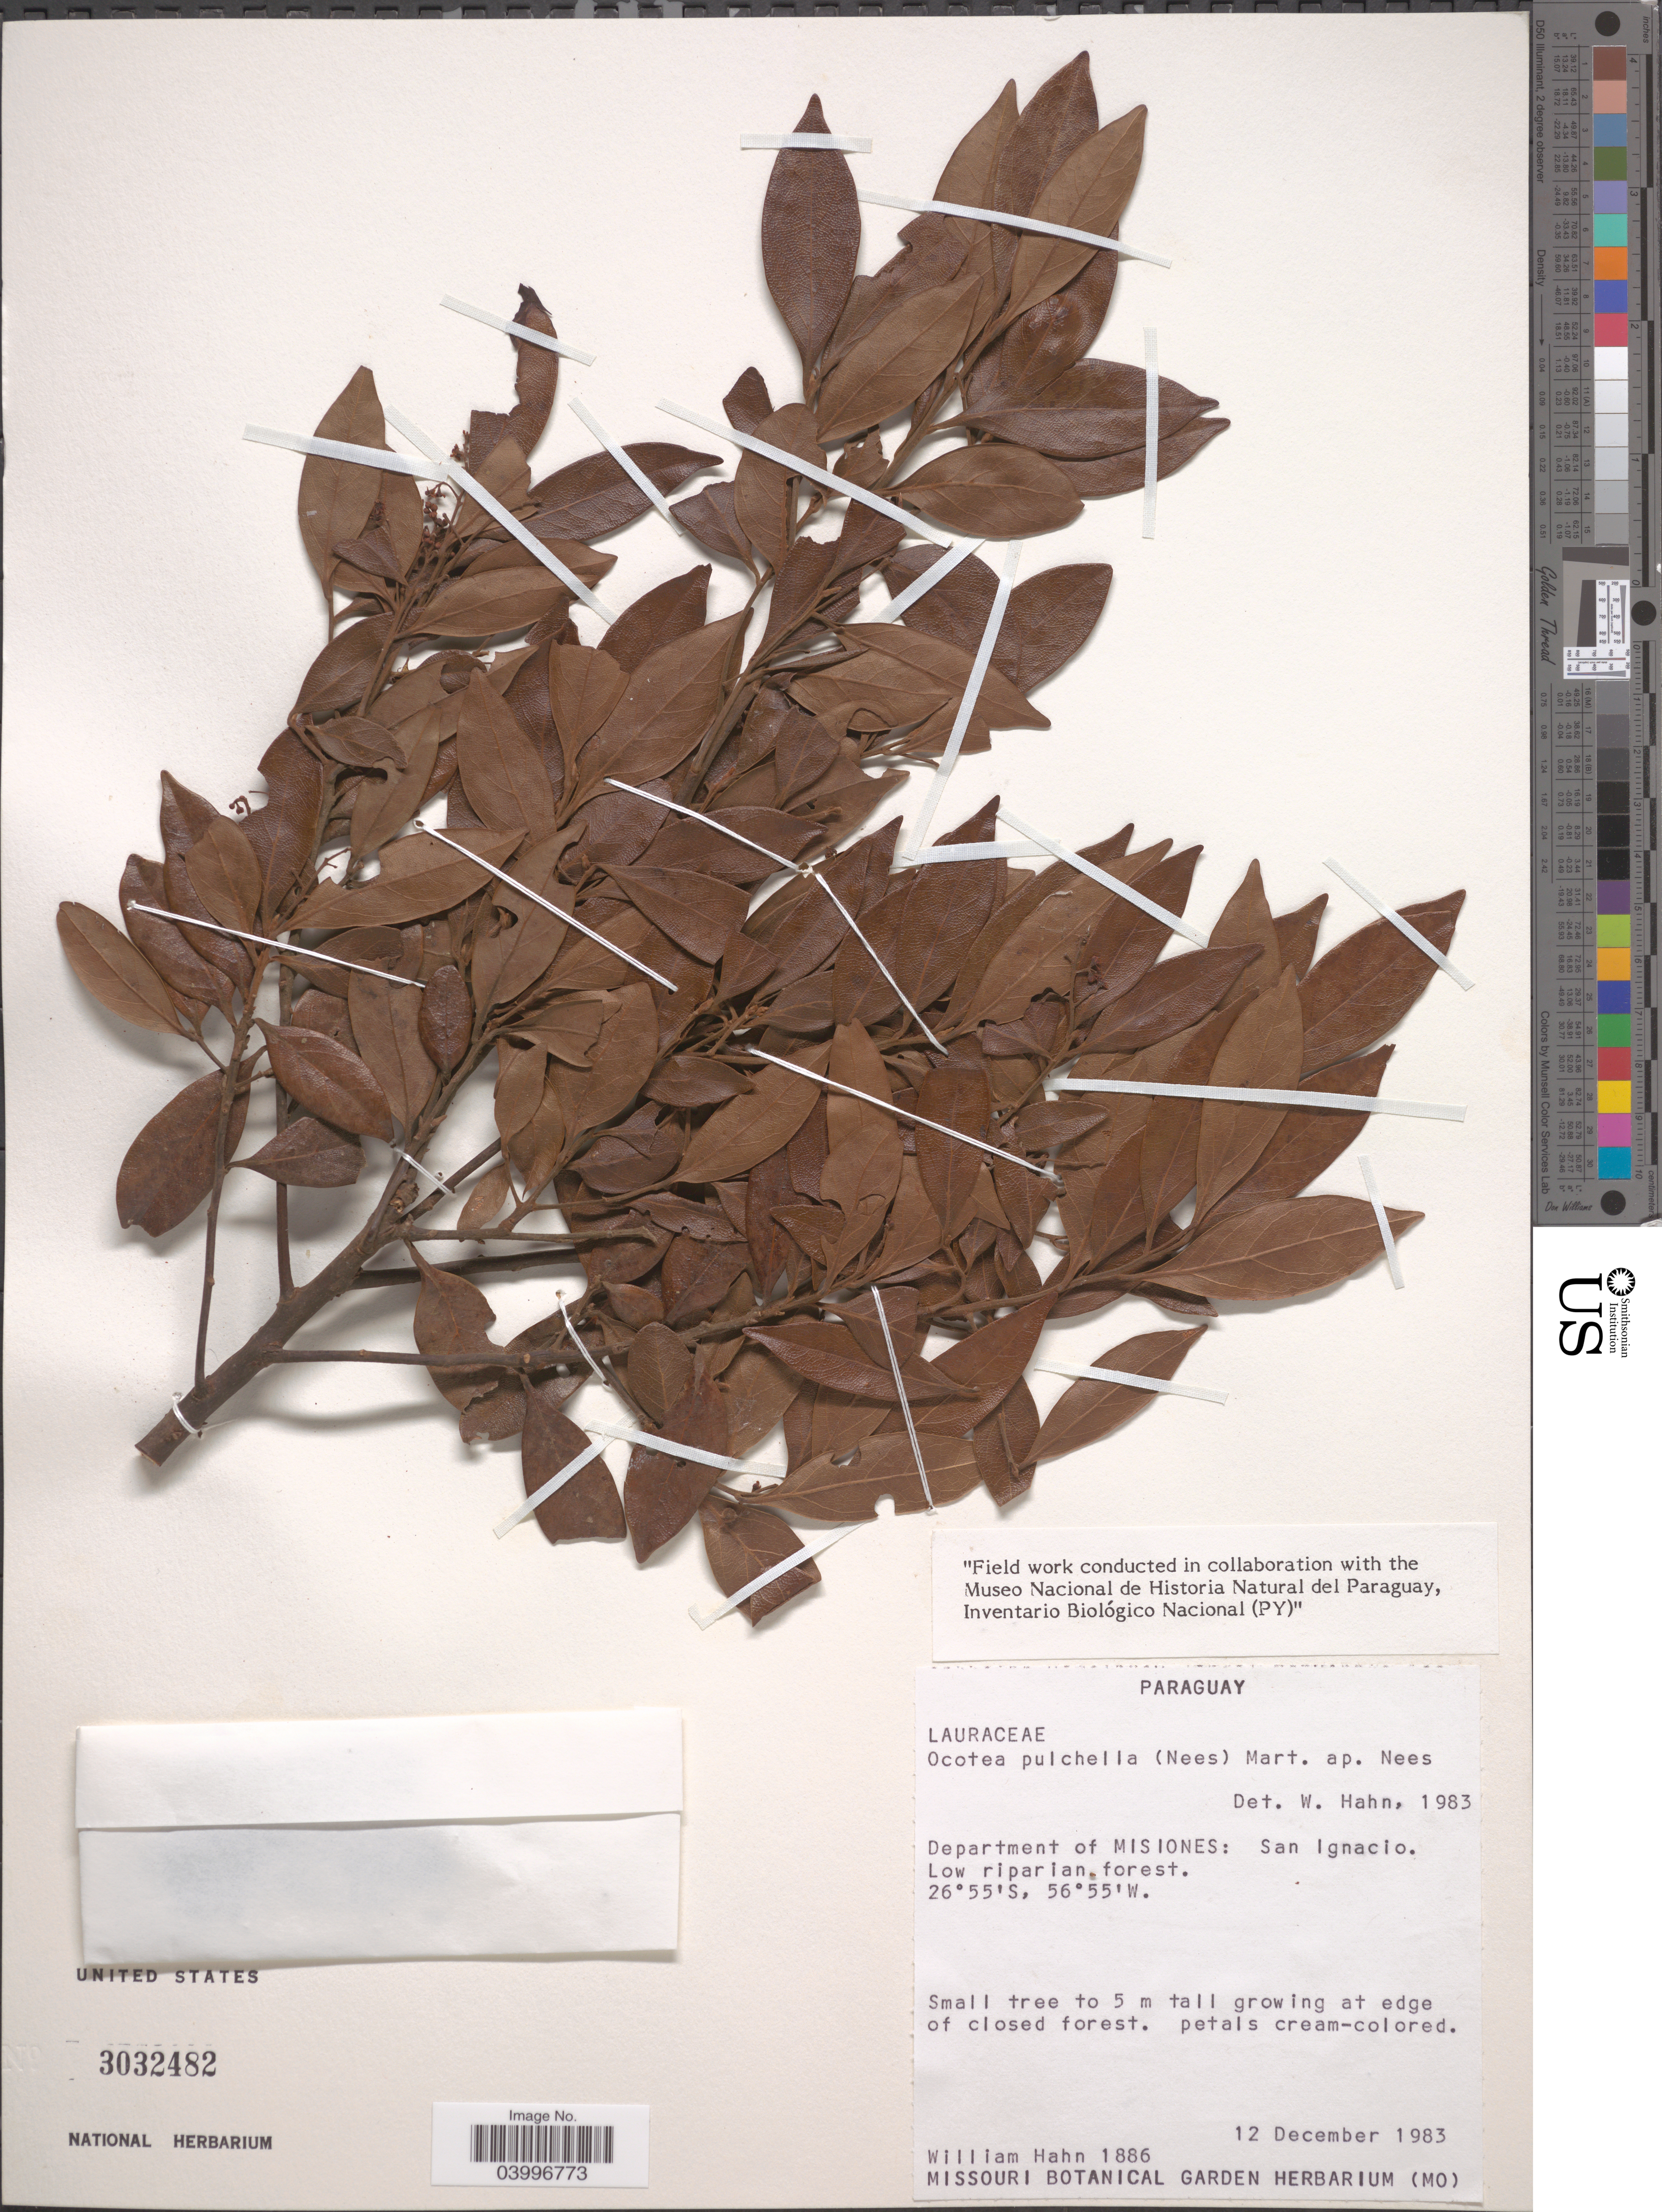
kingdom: Plantae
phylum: Tracheophyta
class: Magnoliopsida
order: Laurales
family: Lauraceae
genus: Ocotea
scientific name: Ocotea pulchella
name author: (Nees & Mart.) Mez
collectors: W. Hahn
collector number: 1886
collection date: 1983-12-12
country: Argentina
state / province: Misiones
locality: Department of Misiones: San Ignacio.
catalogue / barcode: US 3032482